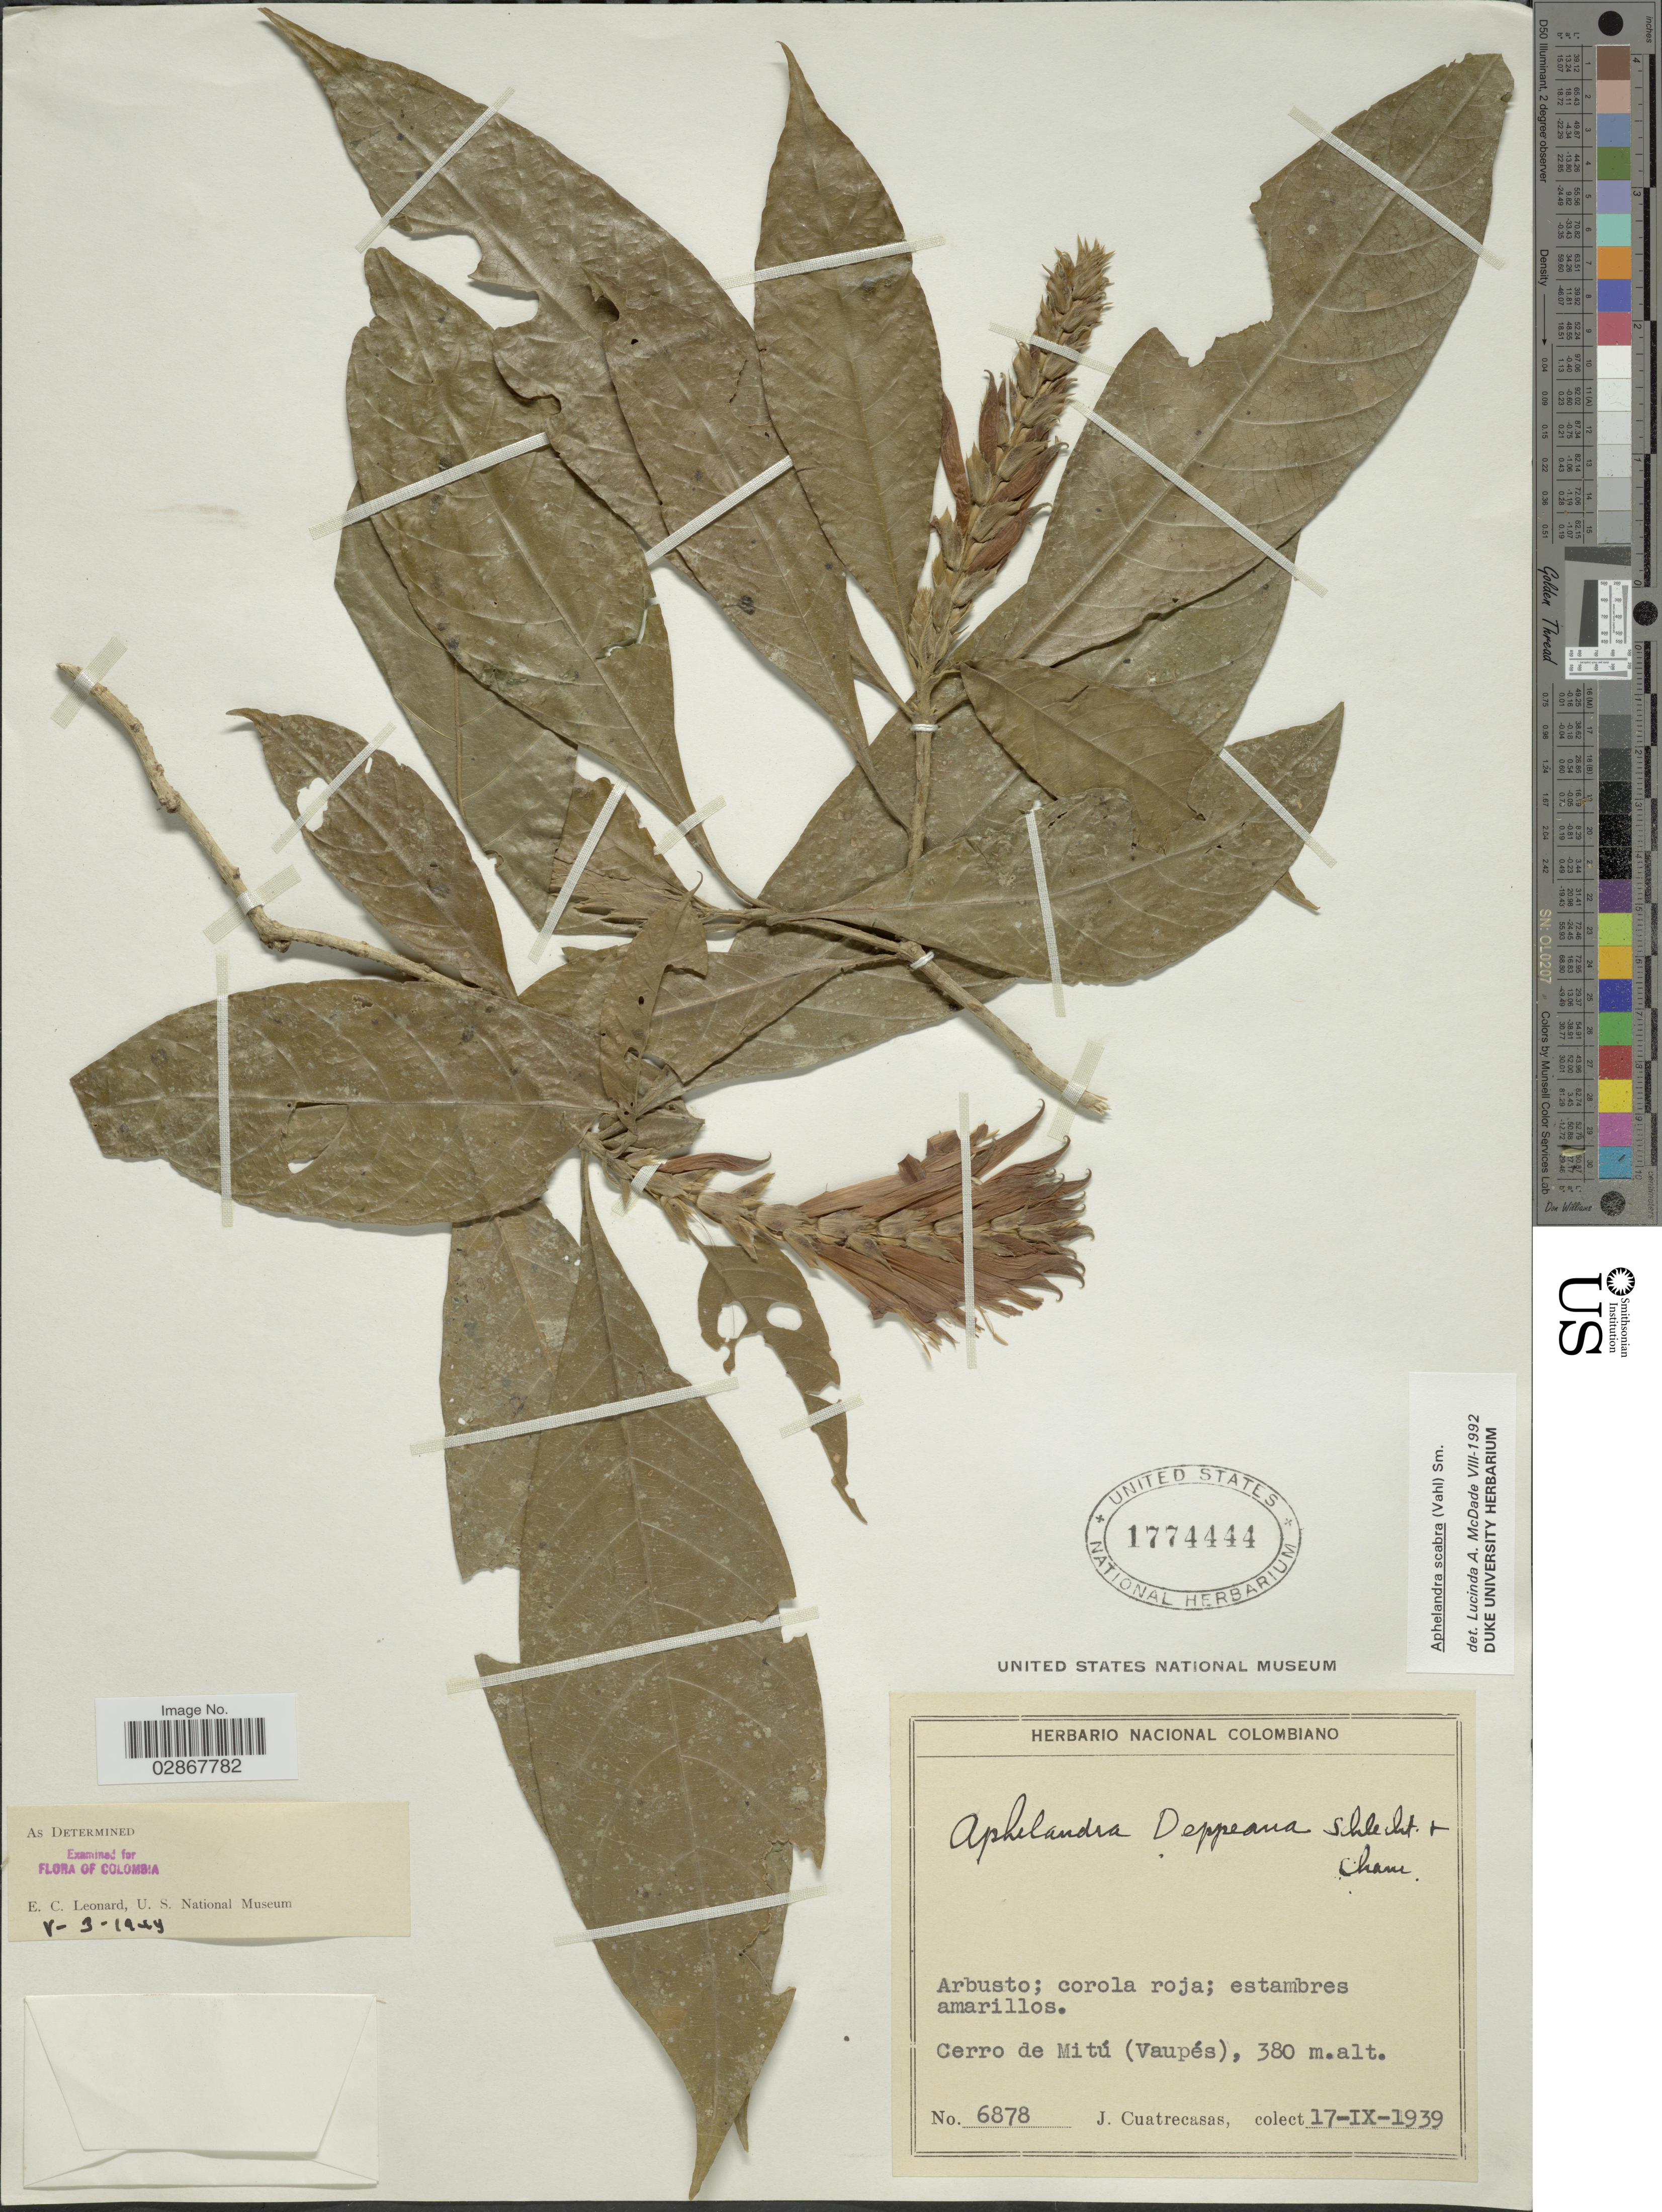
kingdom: Plantae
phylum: Tracheophyta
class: Magnoliopsida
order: Lamiales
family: Acanthaceae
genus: Aphelandra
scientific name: Aphelandra scabra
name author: (Vahl) Sm.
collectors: J. Cuatrecasas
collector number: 6878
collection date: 1939-09-17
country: Colombia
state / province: Vaupés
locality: Cero de Mitú.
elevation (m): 380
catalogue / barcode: US 1774444